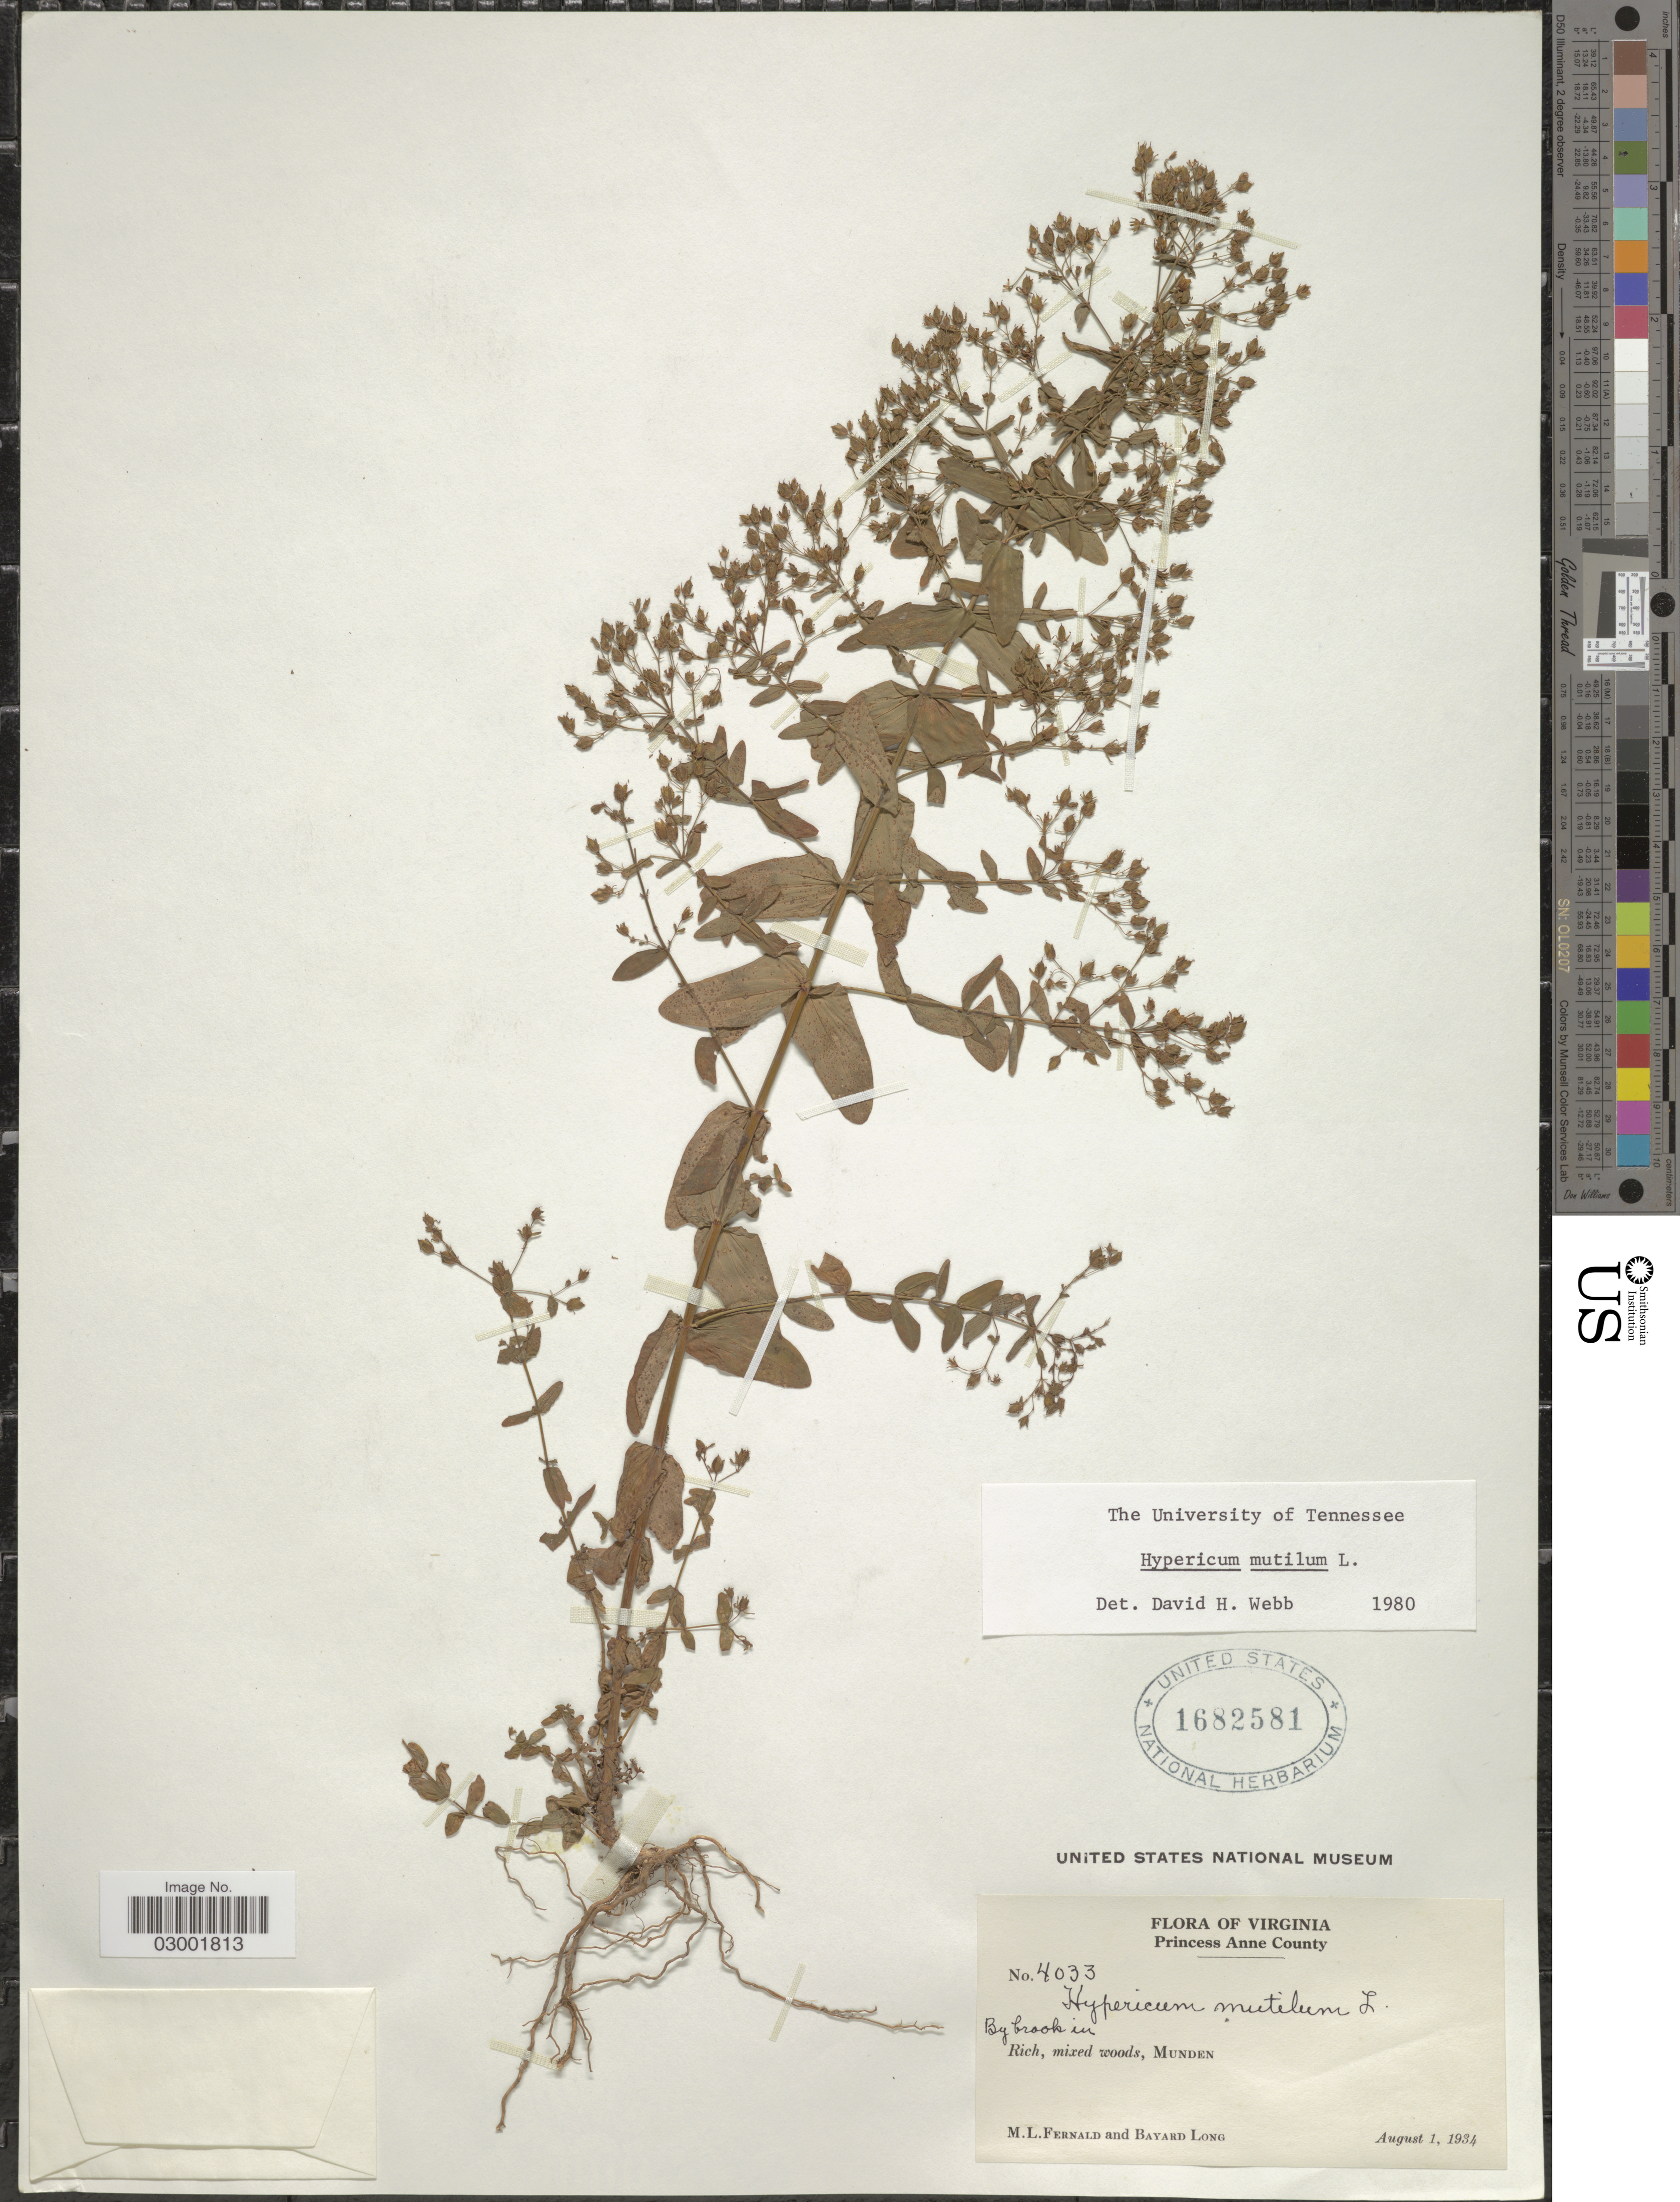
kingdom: Plantae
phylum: Tracheophyta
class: Magnoliopsida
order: Malpighiales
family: Hypericaceae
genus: Hypericum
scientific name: Hypericum mutilum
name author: L.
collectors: M. L. Fernald & B. Long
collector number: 4033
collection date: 1934-08-01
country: United States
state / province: Virginia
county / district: City of Virginia Beach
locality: Princess Anne (=historic county name)County. By brook in Rich, mixed woods, Munden.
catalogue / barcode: US 1682581